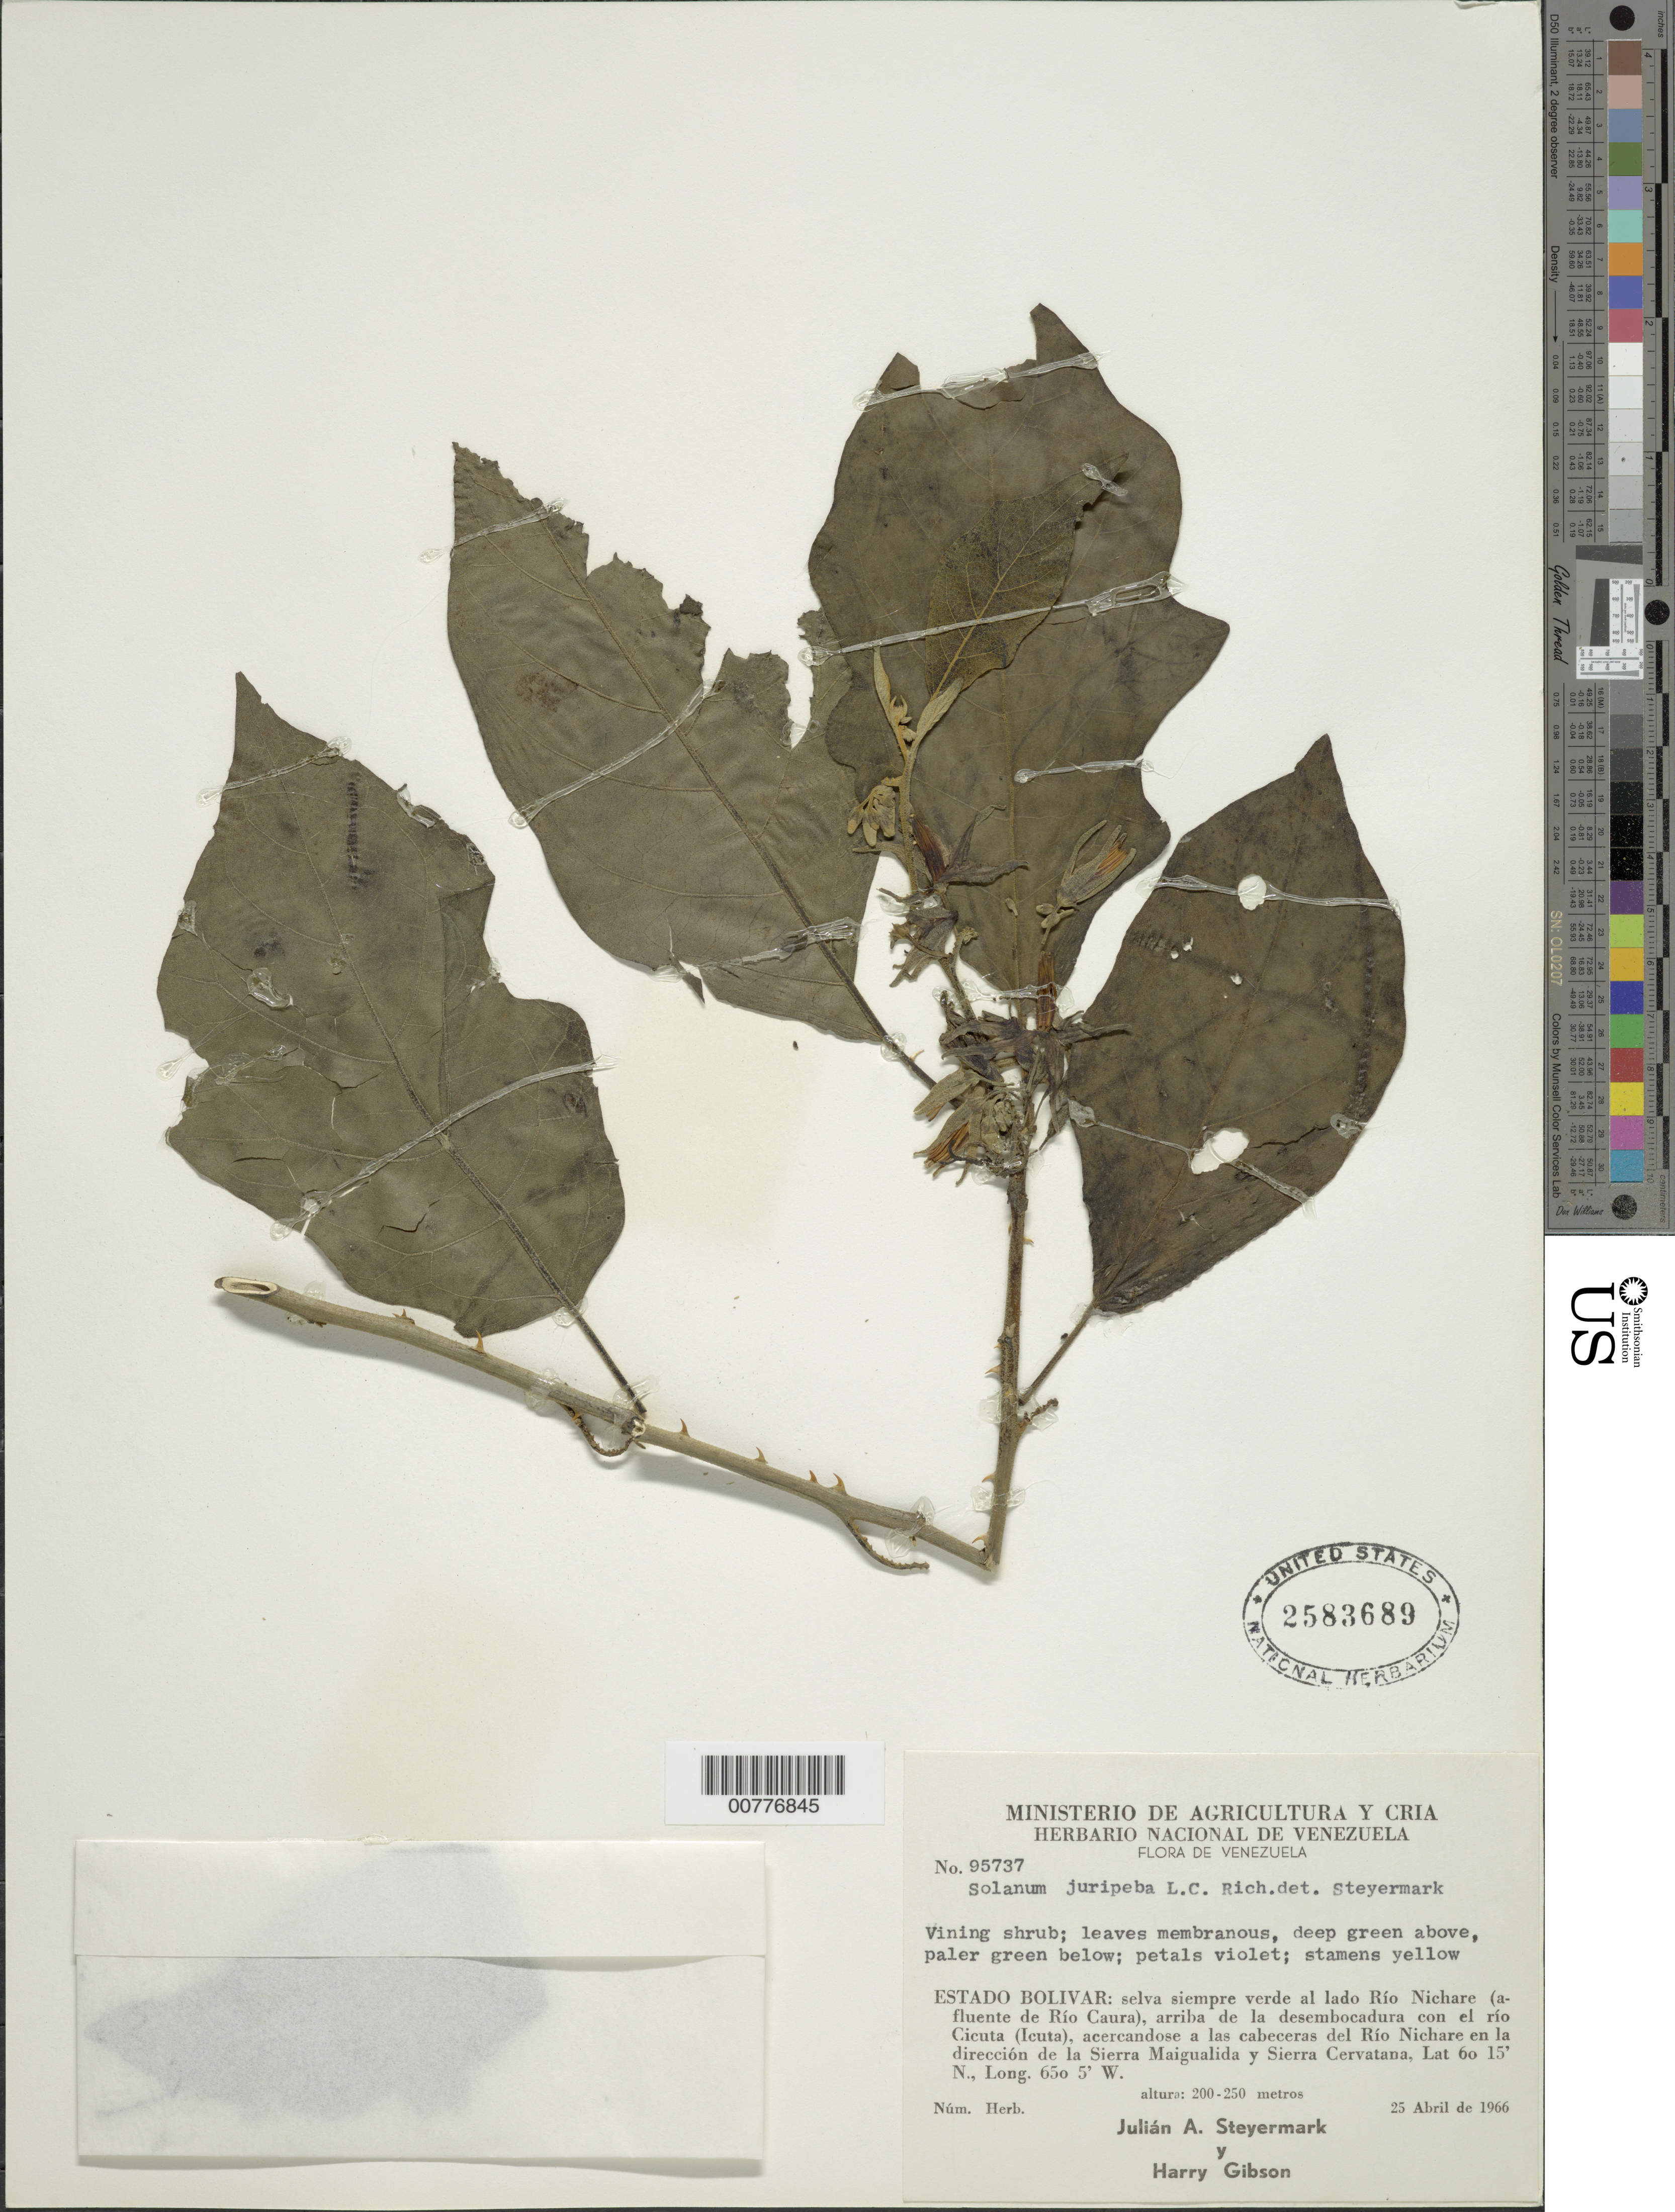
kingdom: Plantae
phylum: Tracheophyta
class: Magnoliopsida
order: Solanales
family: Solanaceae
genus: Solanum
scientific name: Solanum subinerme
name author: Jacq.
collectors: J. Steyermark & H. Gibson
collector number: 97737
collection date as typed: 4 Apr 1966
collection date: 1966-04-04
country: Venezuela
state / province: Bolívar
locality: Río Nichare (affl. Río Caura), near mouth of Río Nichare in direction of Sierra Maigualida and Sierra Cervantana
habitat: Selva siempre verde al lado rio.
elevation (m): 200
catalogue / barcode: US 2583689